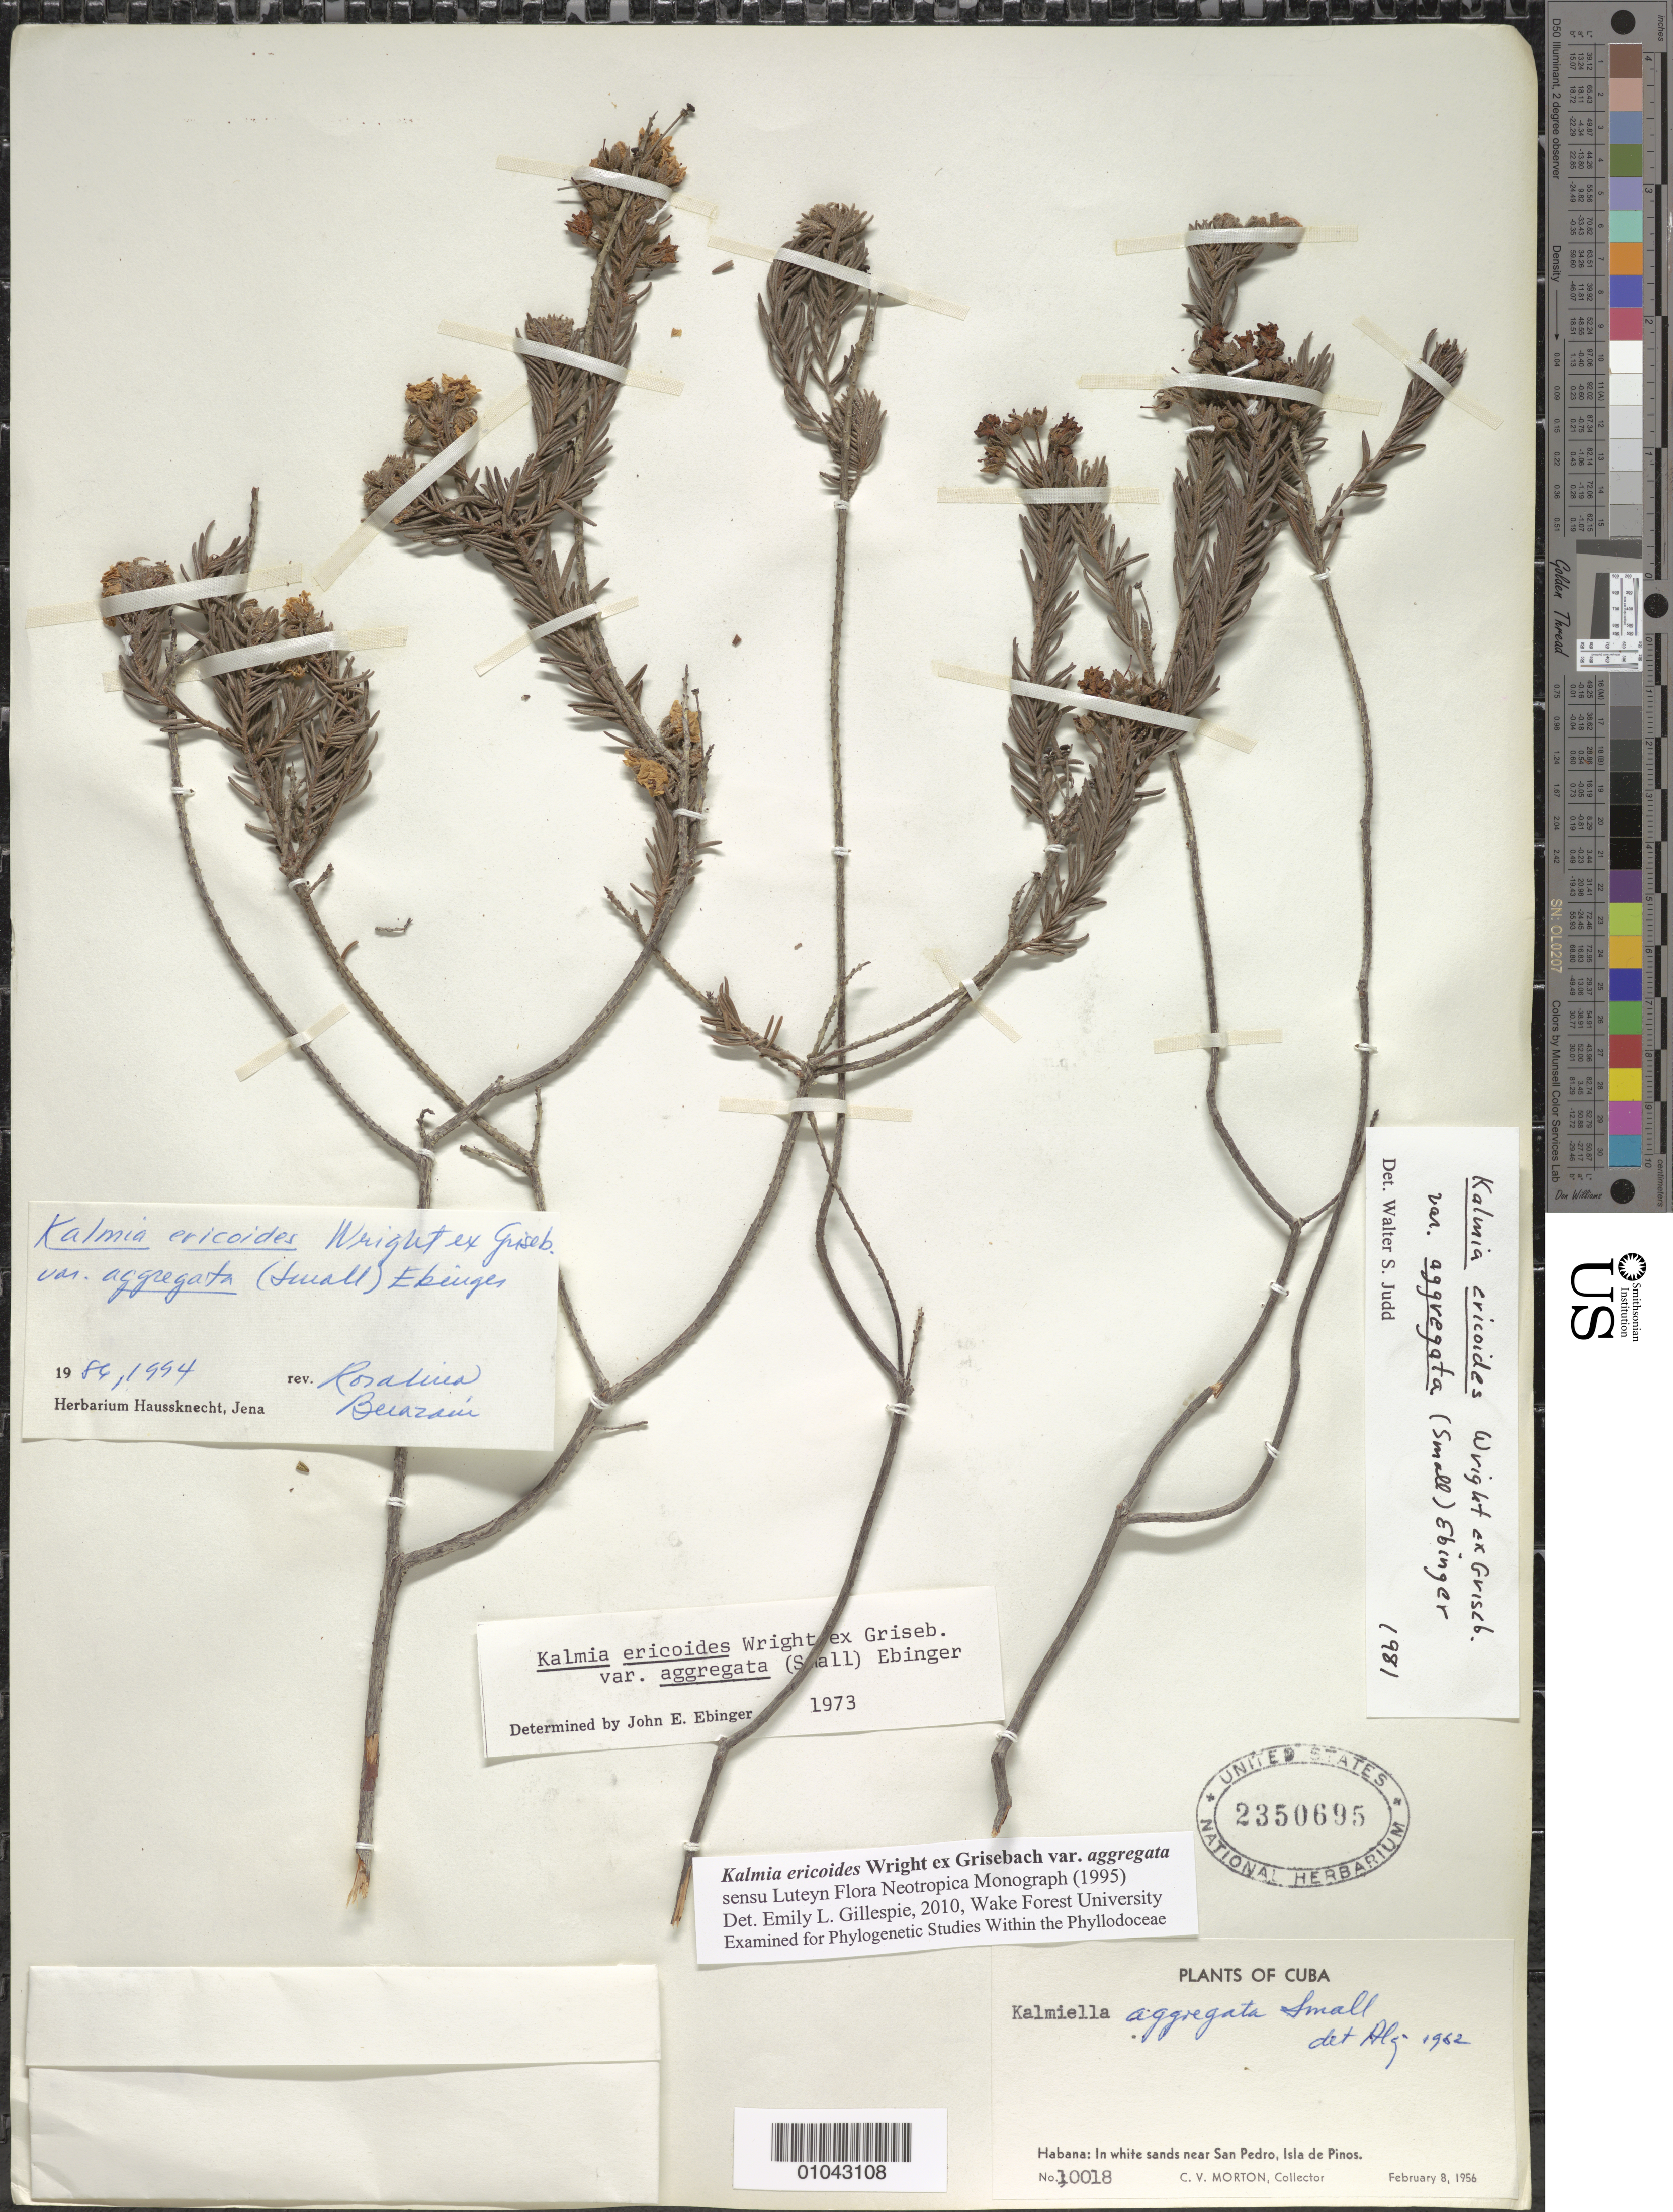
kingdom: Plantae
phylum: Tracheophyta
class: Magnoliopsida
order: Ericales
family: Ericaceae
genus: Kalmia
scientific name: Kalmia ericoides var. aggregata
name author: (Small) Ebinger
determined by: Judd, Walter S.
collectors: C. V. Morton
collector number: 10018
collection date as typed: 08 Feb 1956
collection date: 1956-02-08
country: Cuba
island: Isla de la Juventud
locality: Isle of Pines, Near San Pedro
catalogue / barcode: US 2350695